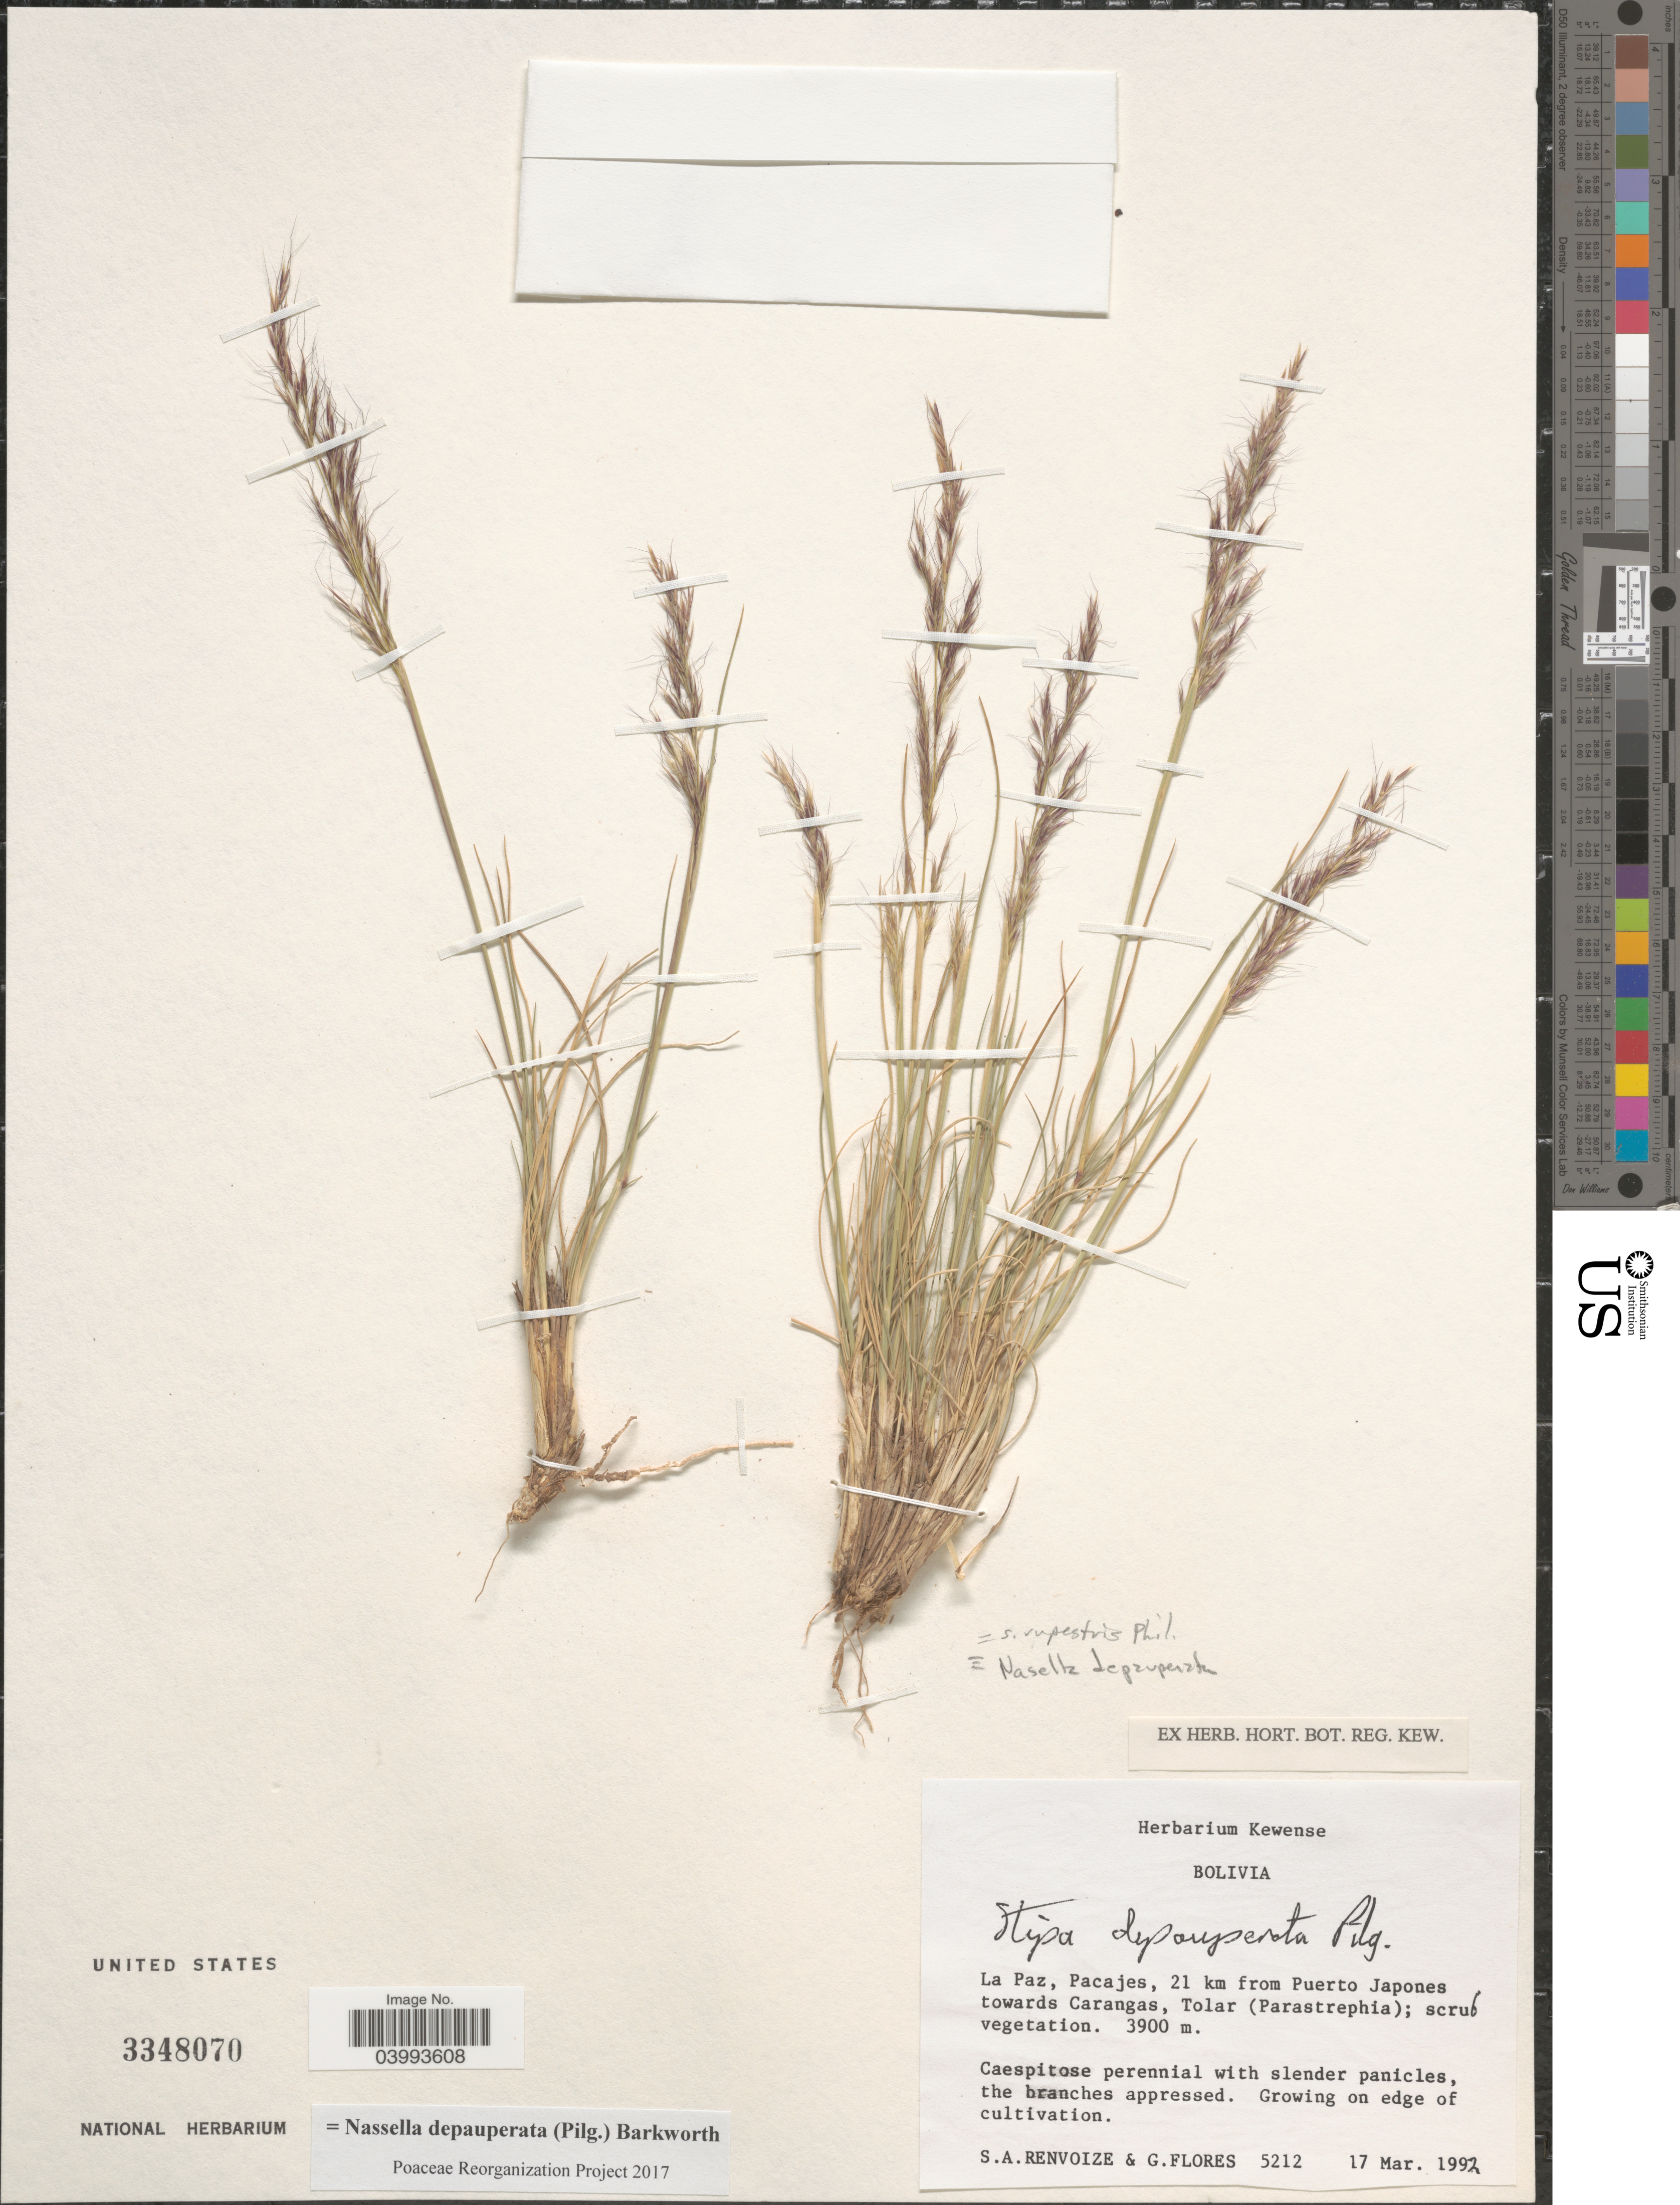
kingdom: Plantae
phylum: Tracheophyta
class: Liliopsida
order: Poales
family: Poaceae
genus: Nassella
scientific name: Nassella depauperata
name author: (Pilg.) Barkworth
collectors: S. A. Renvoize & G. Flores F.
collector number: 5212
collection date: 1992-03-17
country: Bolivia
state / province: La Paz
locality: Pacajes, 21 km from Puerto Japones towards Carangas, Tolar (Parastrephia). Growing on edge of cultivation.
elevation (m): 3900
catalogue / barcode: US 3348070